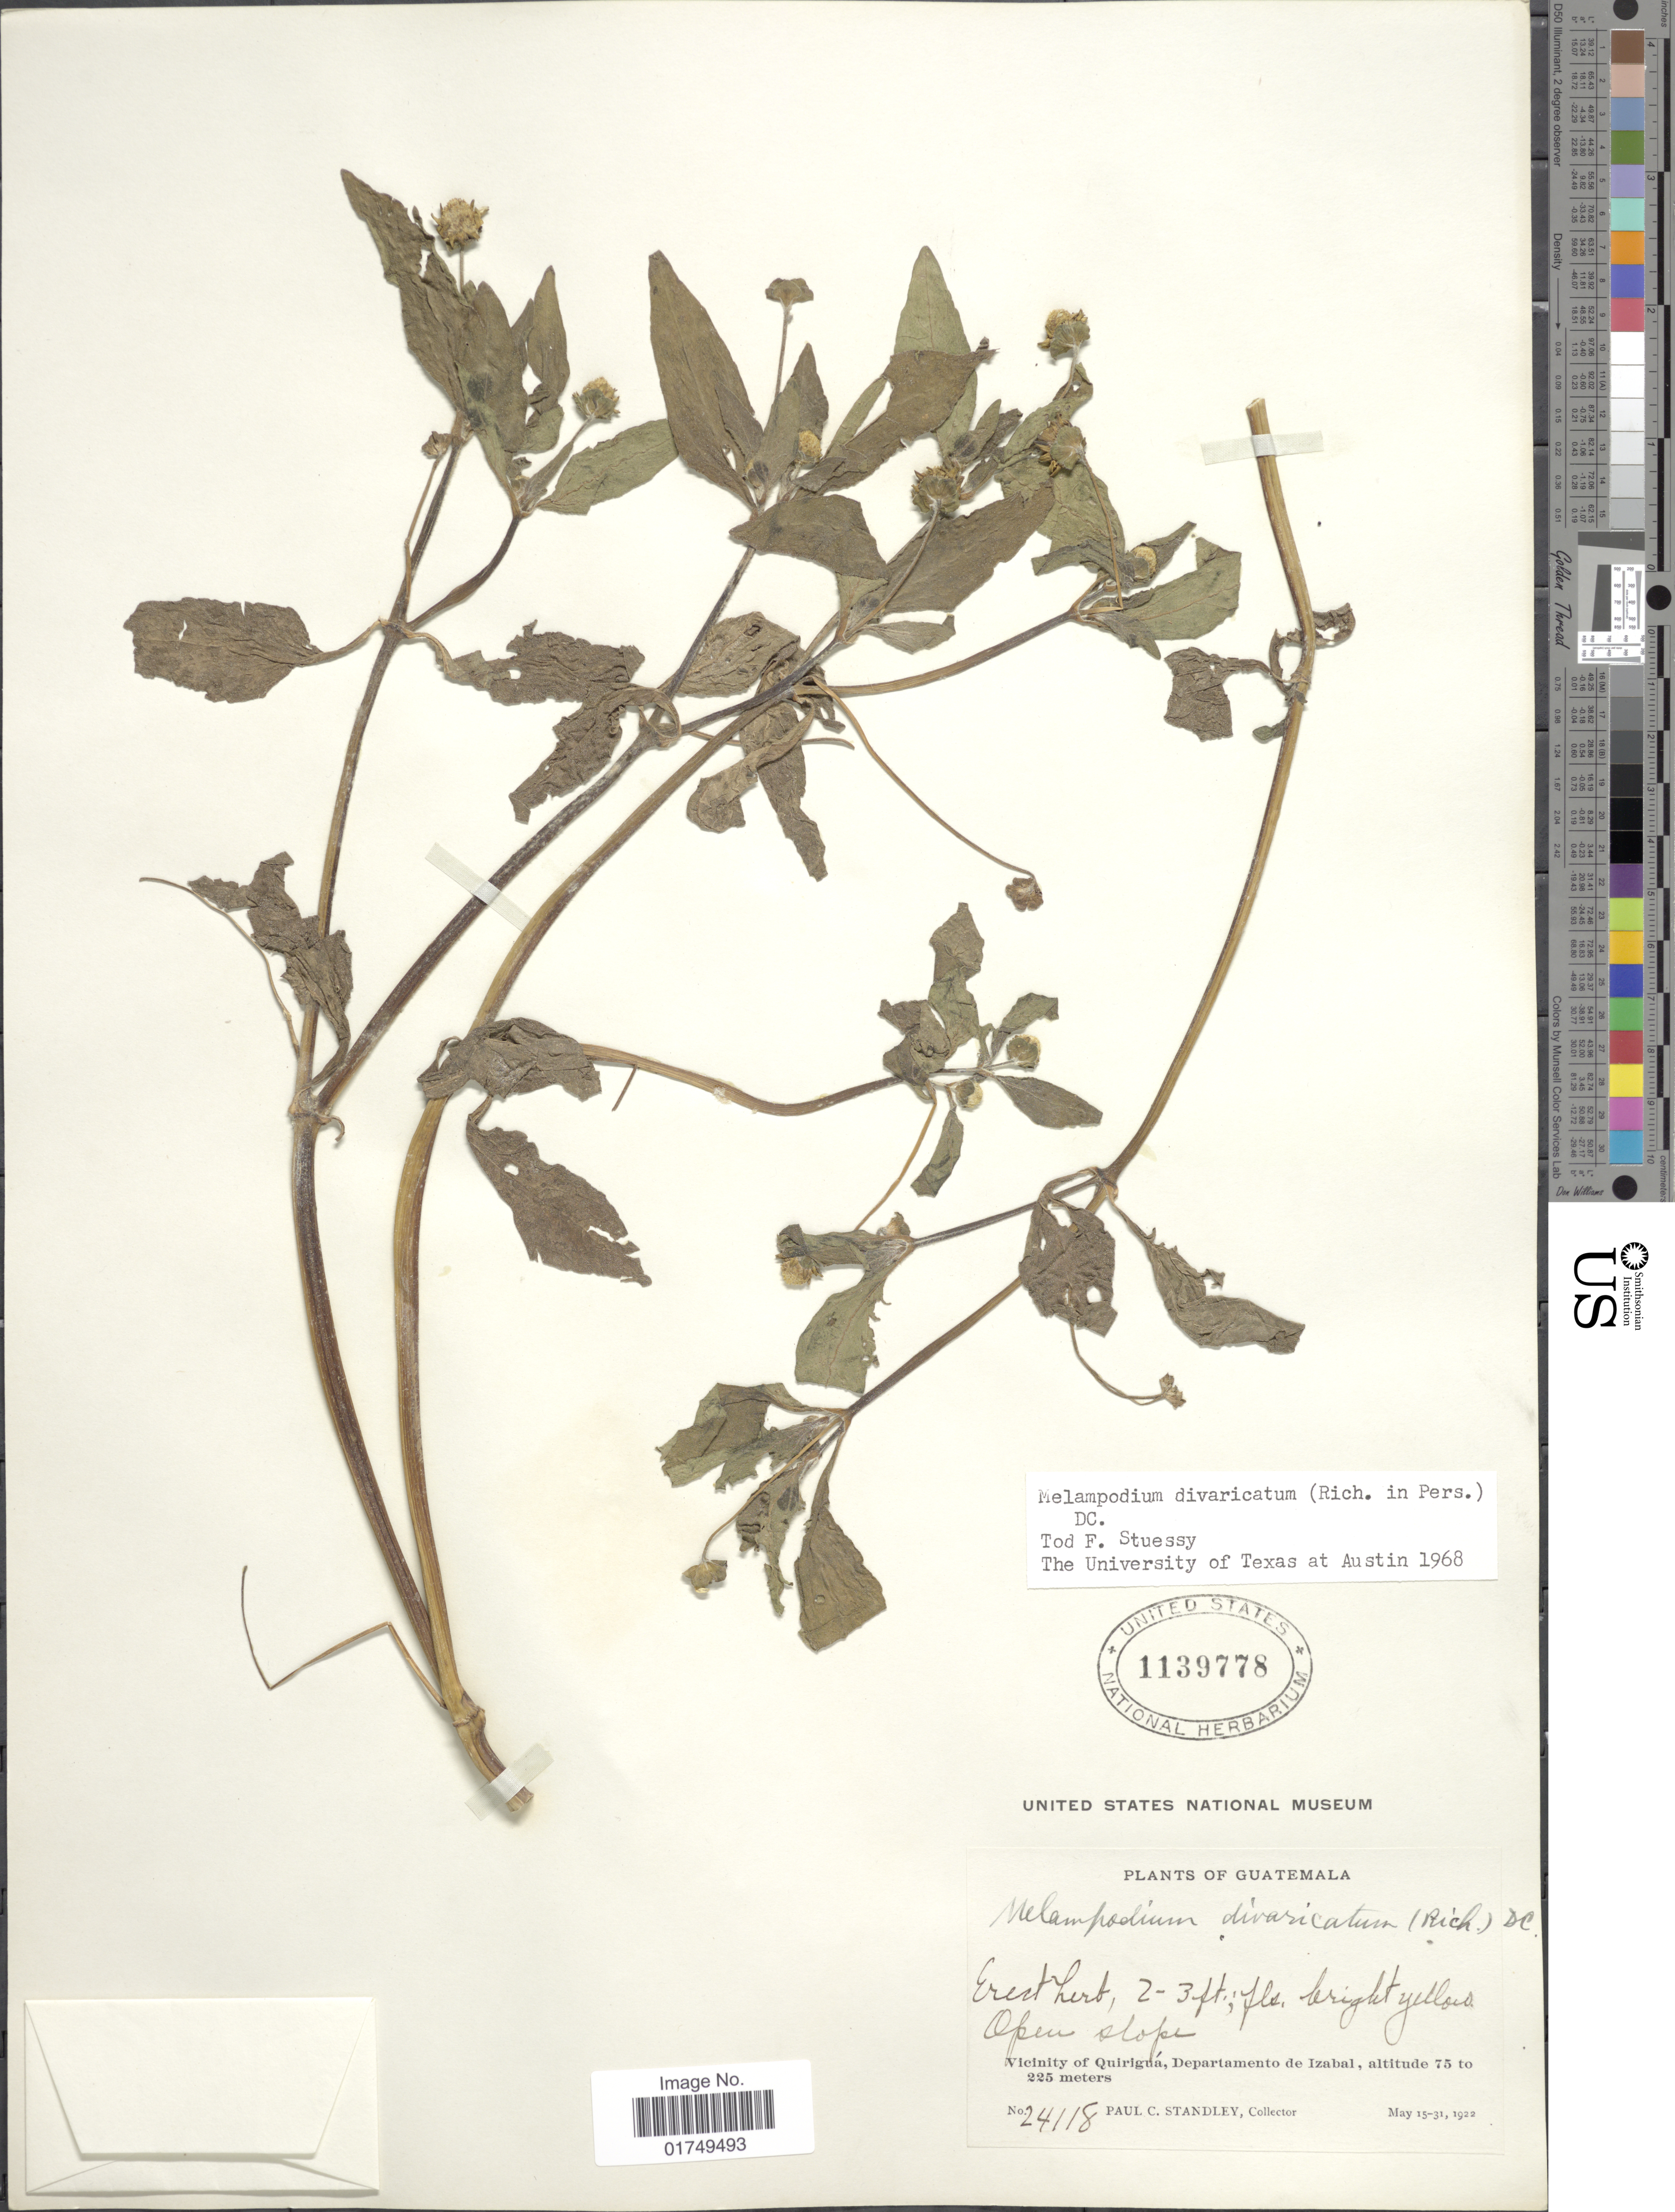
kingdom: Plantae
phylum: Tracheophyta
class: Magnoliopsida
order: Asterales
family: Asteraceae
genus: Melampodium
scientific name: Melampodium divaricatum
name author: (Rich.) DC.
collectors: P. C. Standley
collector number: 24118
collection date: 1922-05-15/1922-05-31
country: Guatemala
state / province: Izabal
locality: Vicinity of Quirigua, Departamento de Izabal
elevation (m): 75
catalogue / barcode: US 1139778